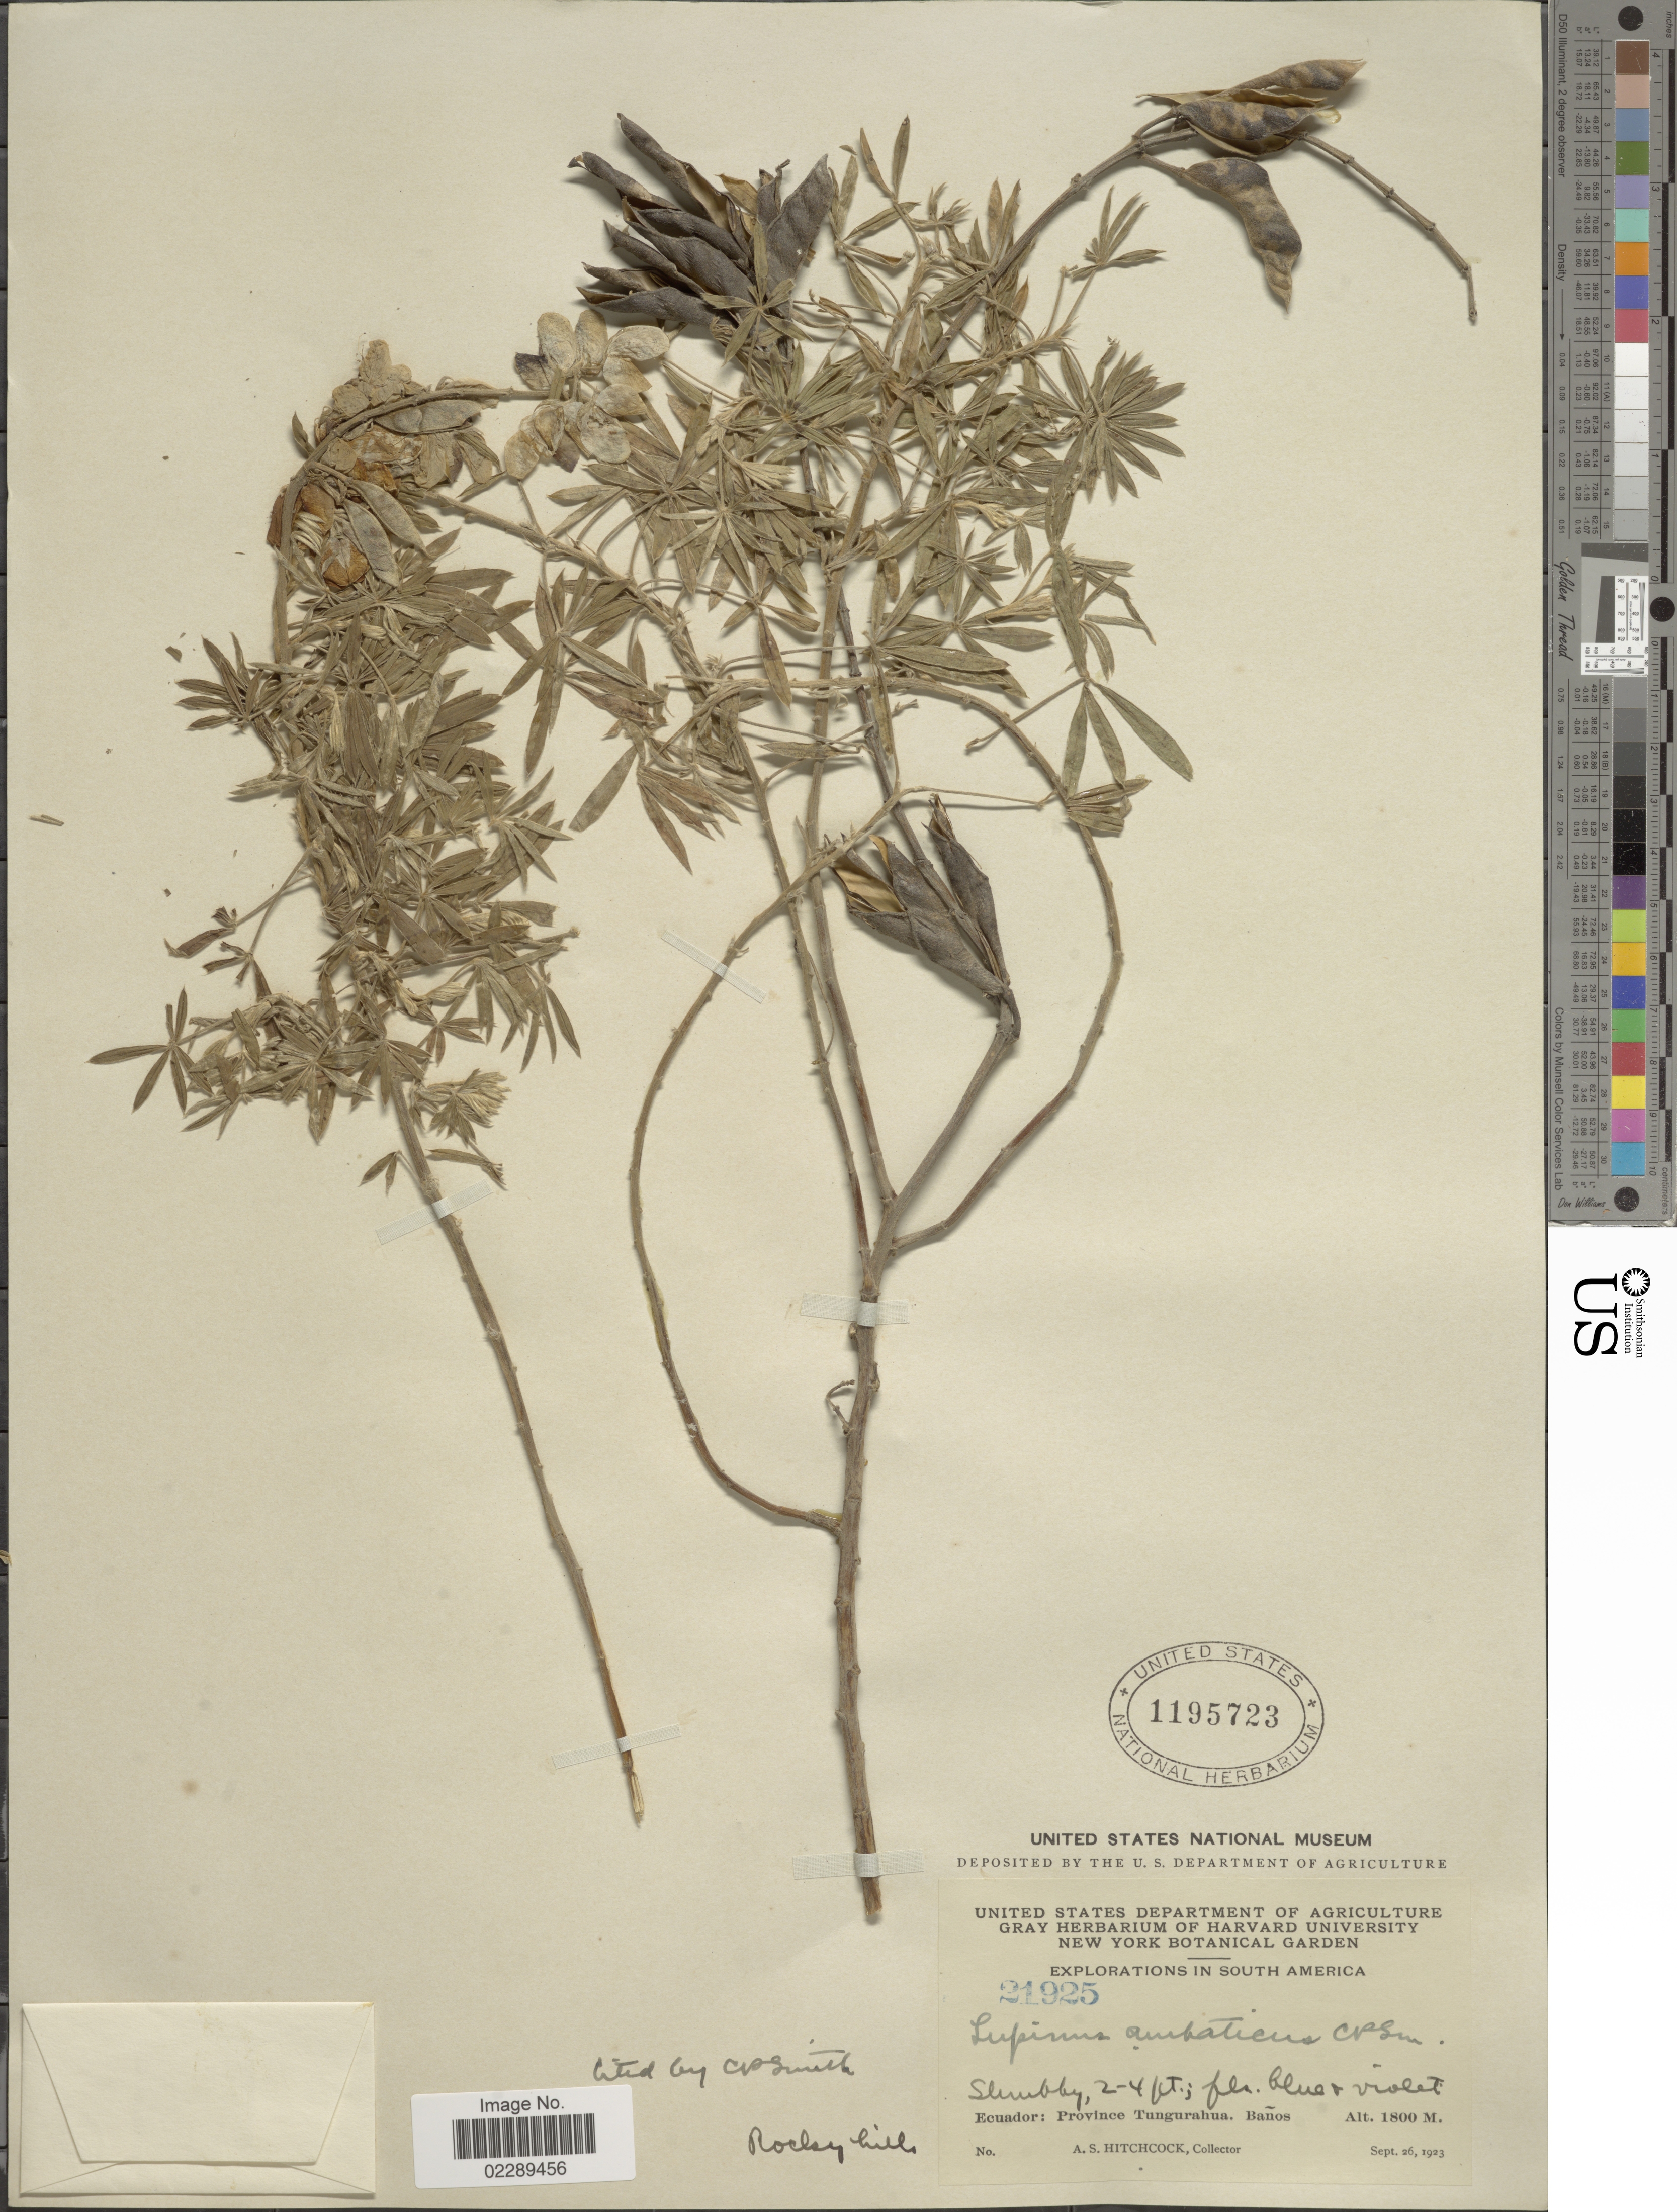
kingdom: Plantae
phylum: Tracheophyta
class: Magnoliopsida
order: Fabales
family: Fabaceae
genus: Lupinus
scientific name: Lupinus ambaticus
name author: (C.P. Sm.) C.P. Sm.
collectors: A. S. Hitchcock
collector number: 21925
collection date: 1923-09-26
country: Ecuador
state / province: Tungurahua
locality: Ecuador: Province Tungurahua. Baños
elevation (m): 1800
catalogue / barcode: US 1195723